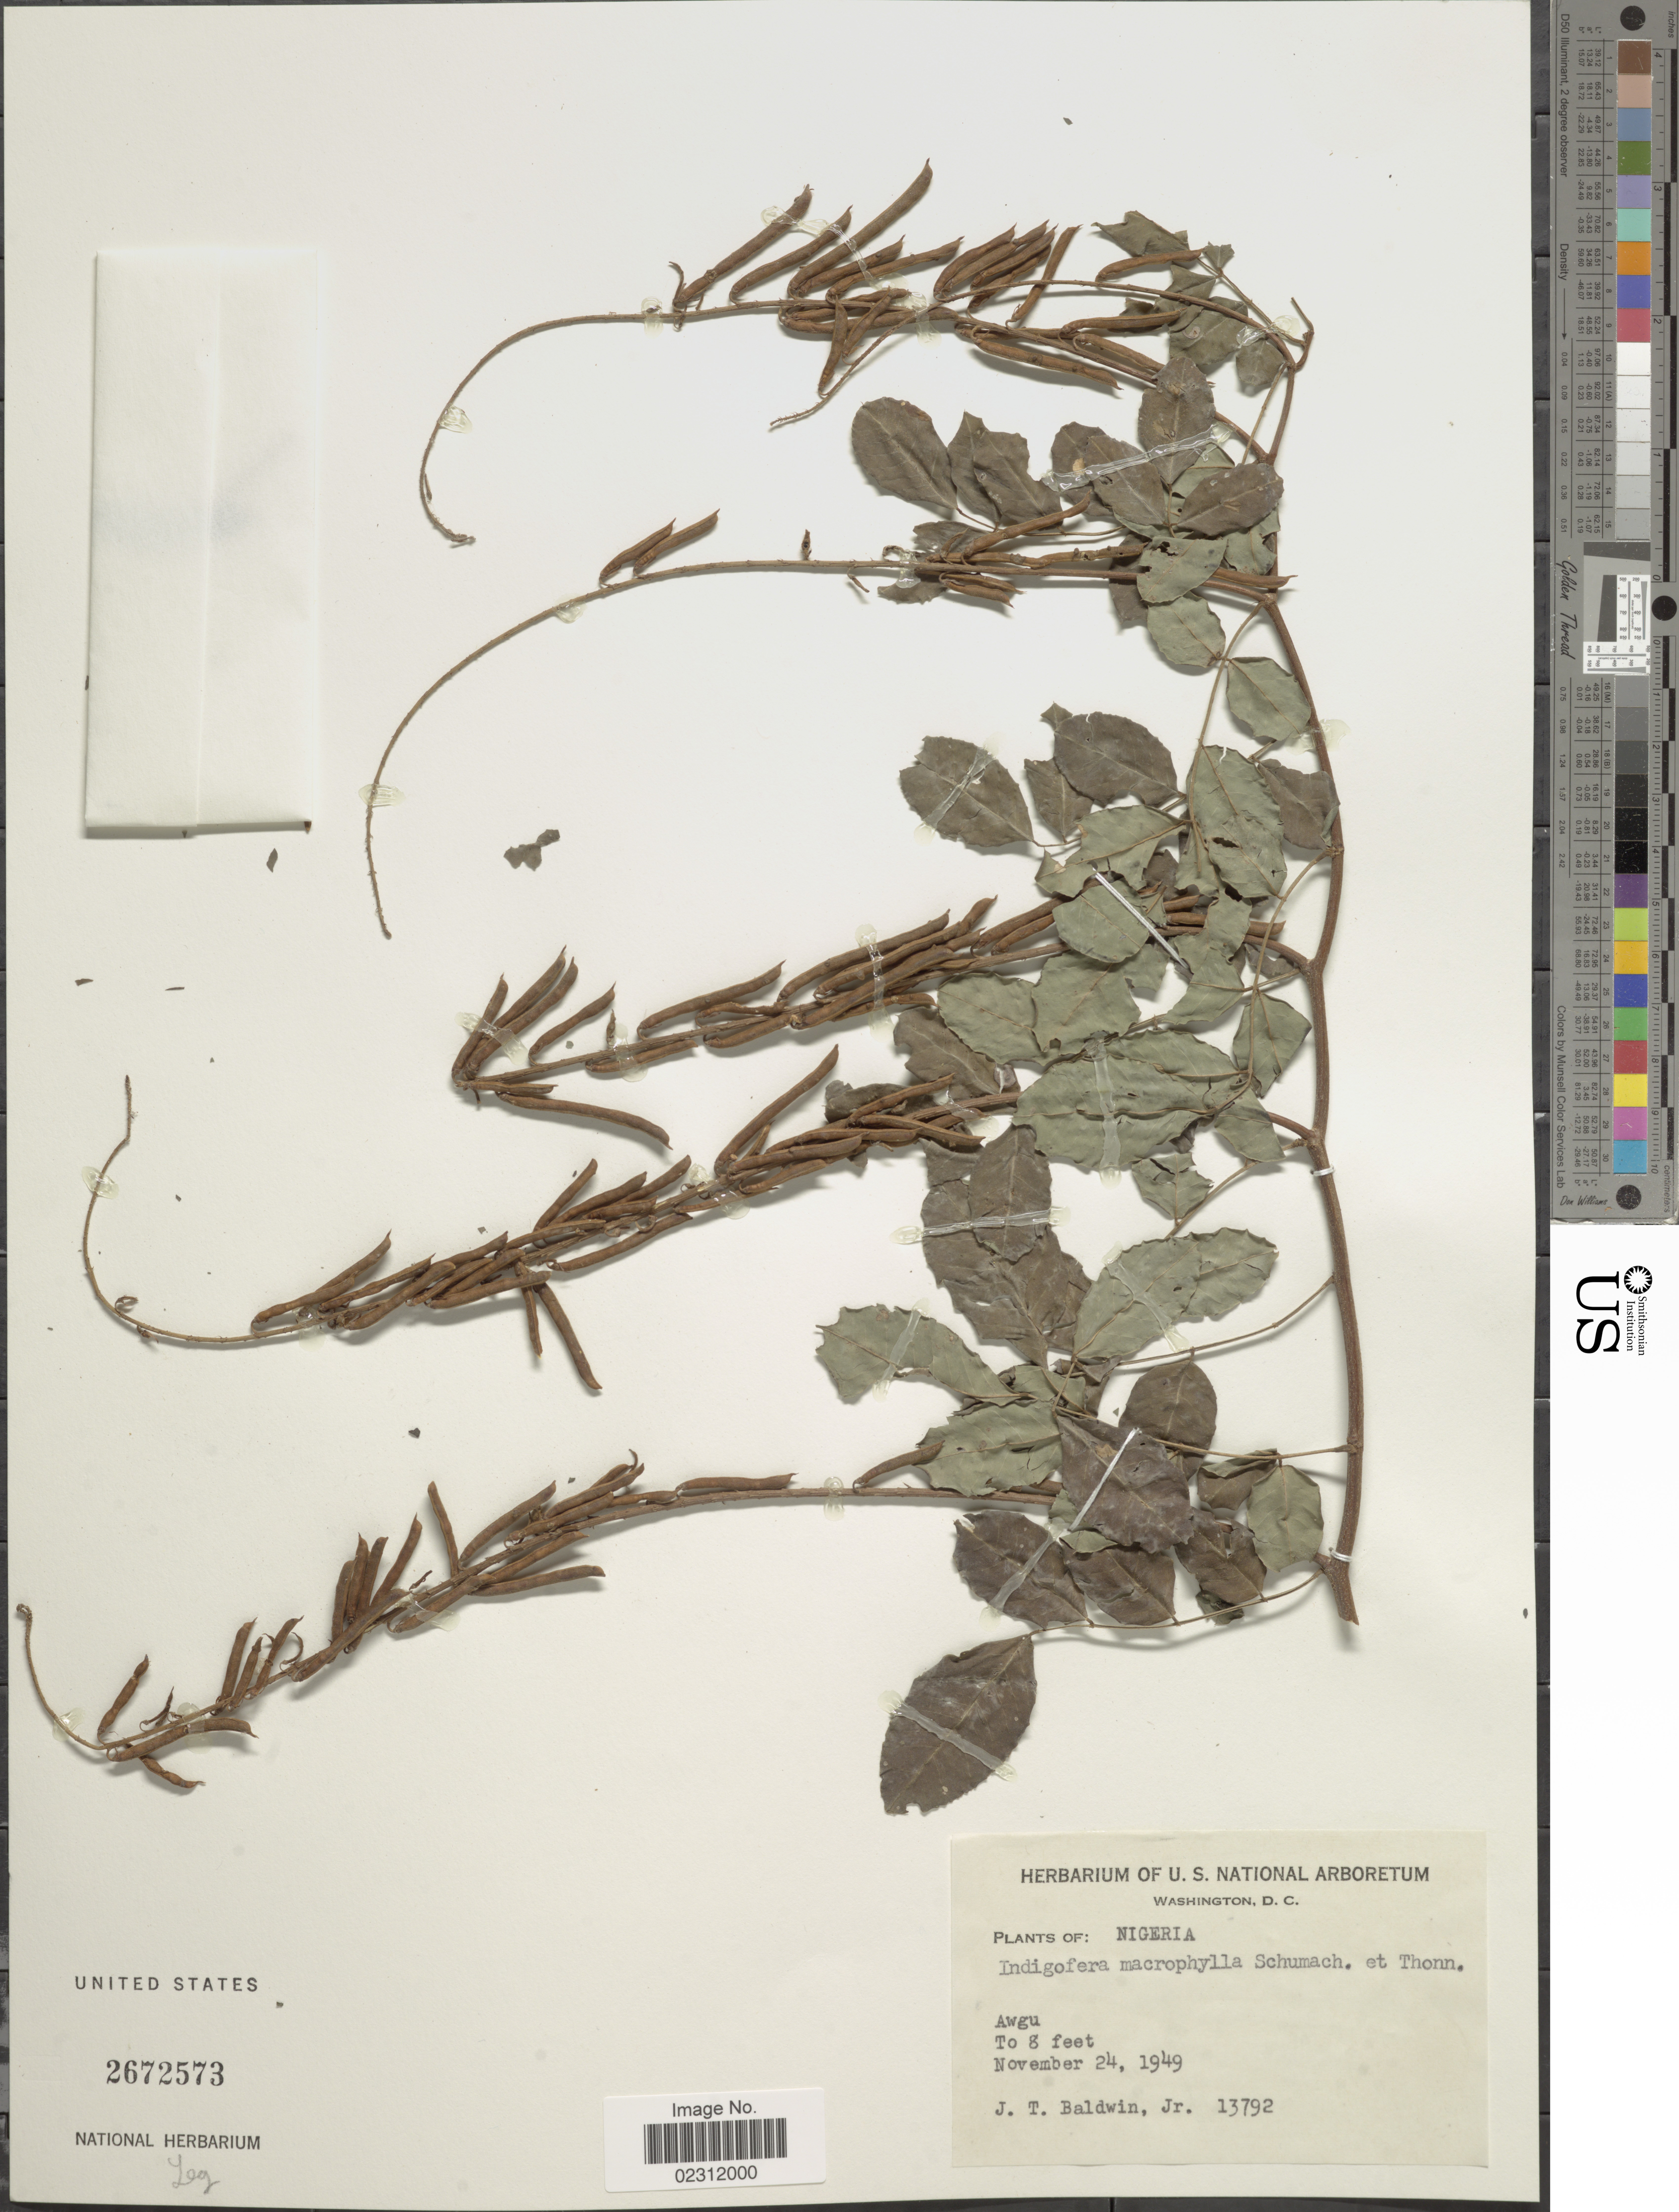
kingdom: Plantae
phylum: Tracheophyta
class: Magnoliopsida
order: Fabales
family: Fabaceae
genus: Indigofera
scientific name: Indigofera macrophylla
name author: Schumach.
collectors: J. T. Baldwin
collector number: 13792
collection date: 1949-11-24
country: Nigeria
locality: Awgu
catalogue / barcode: US 2672573